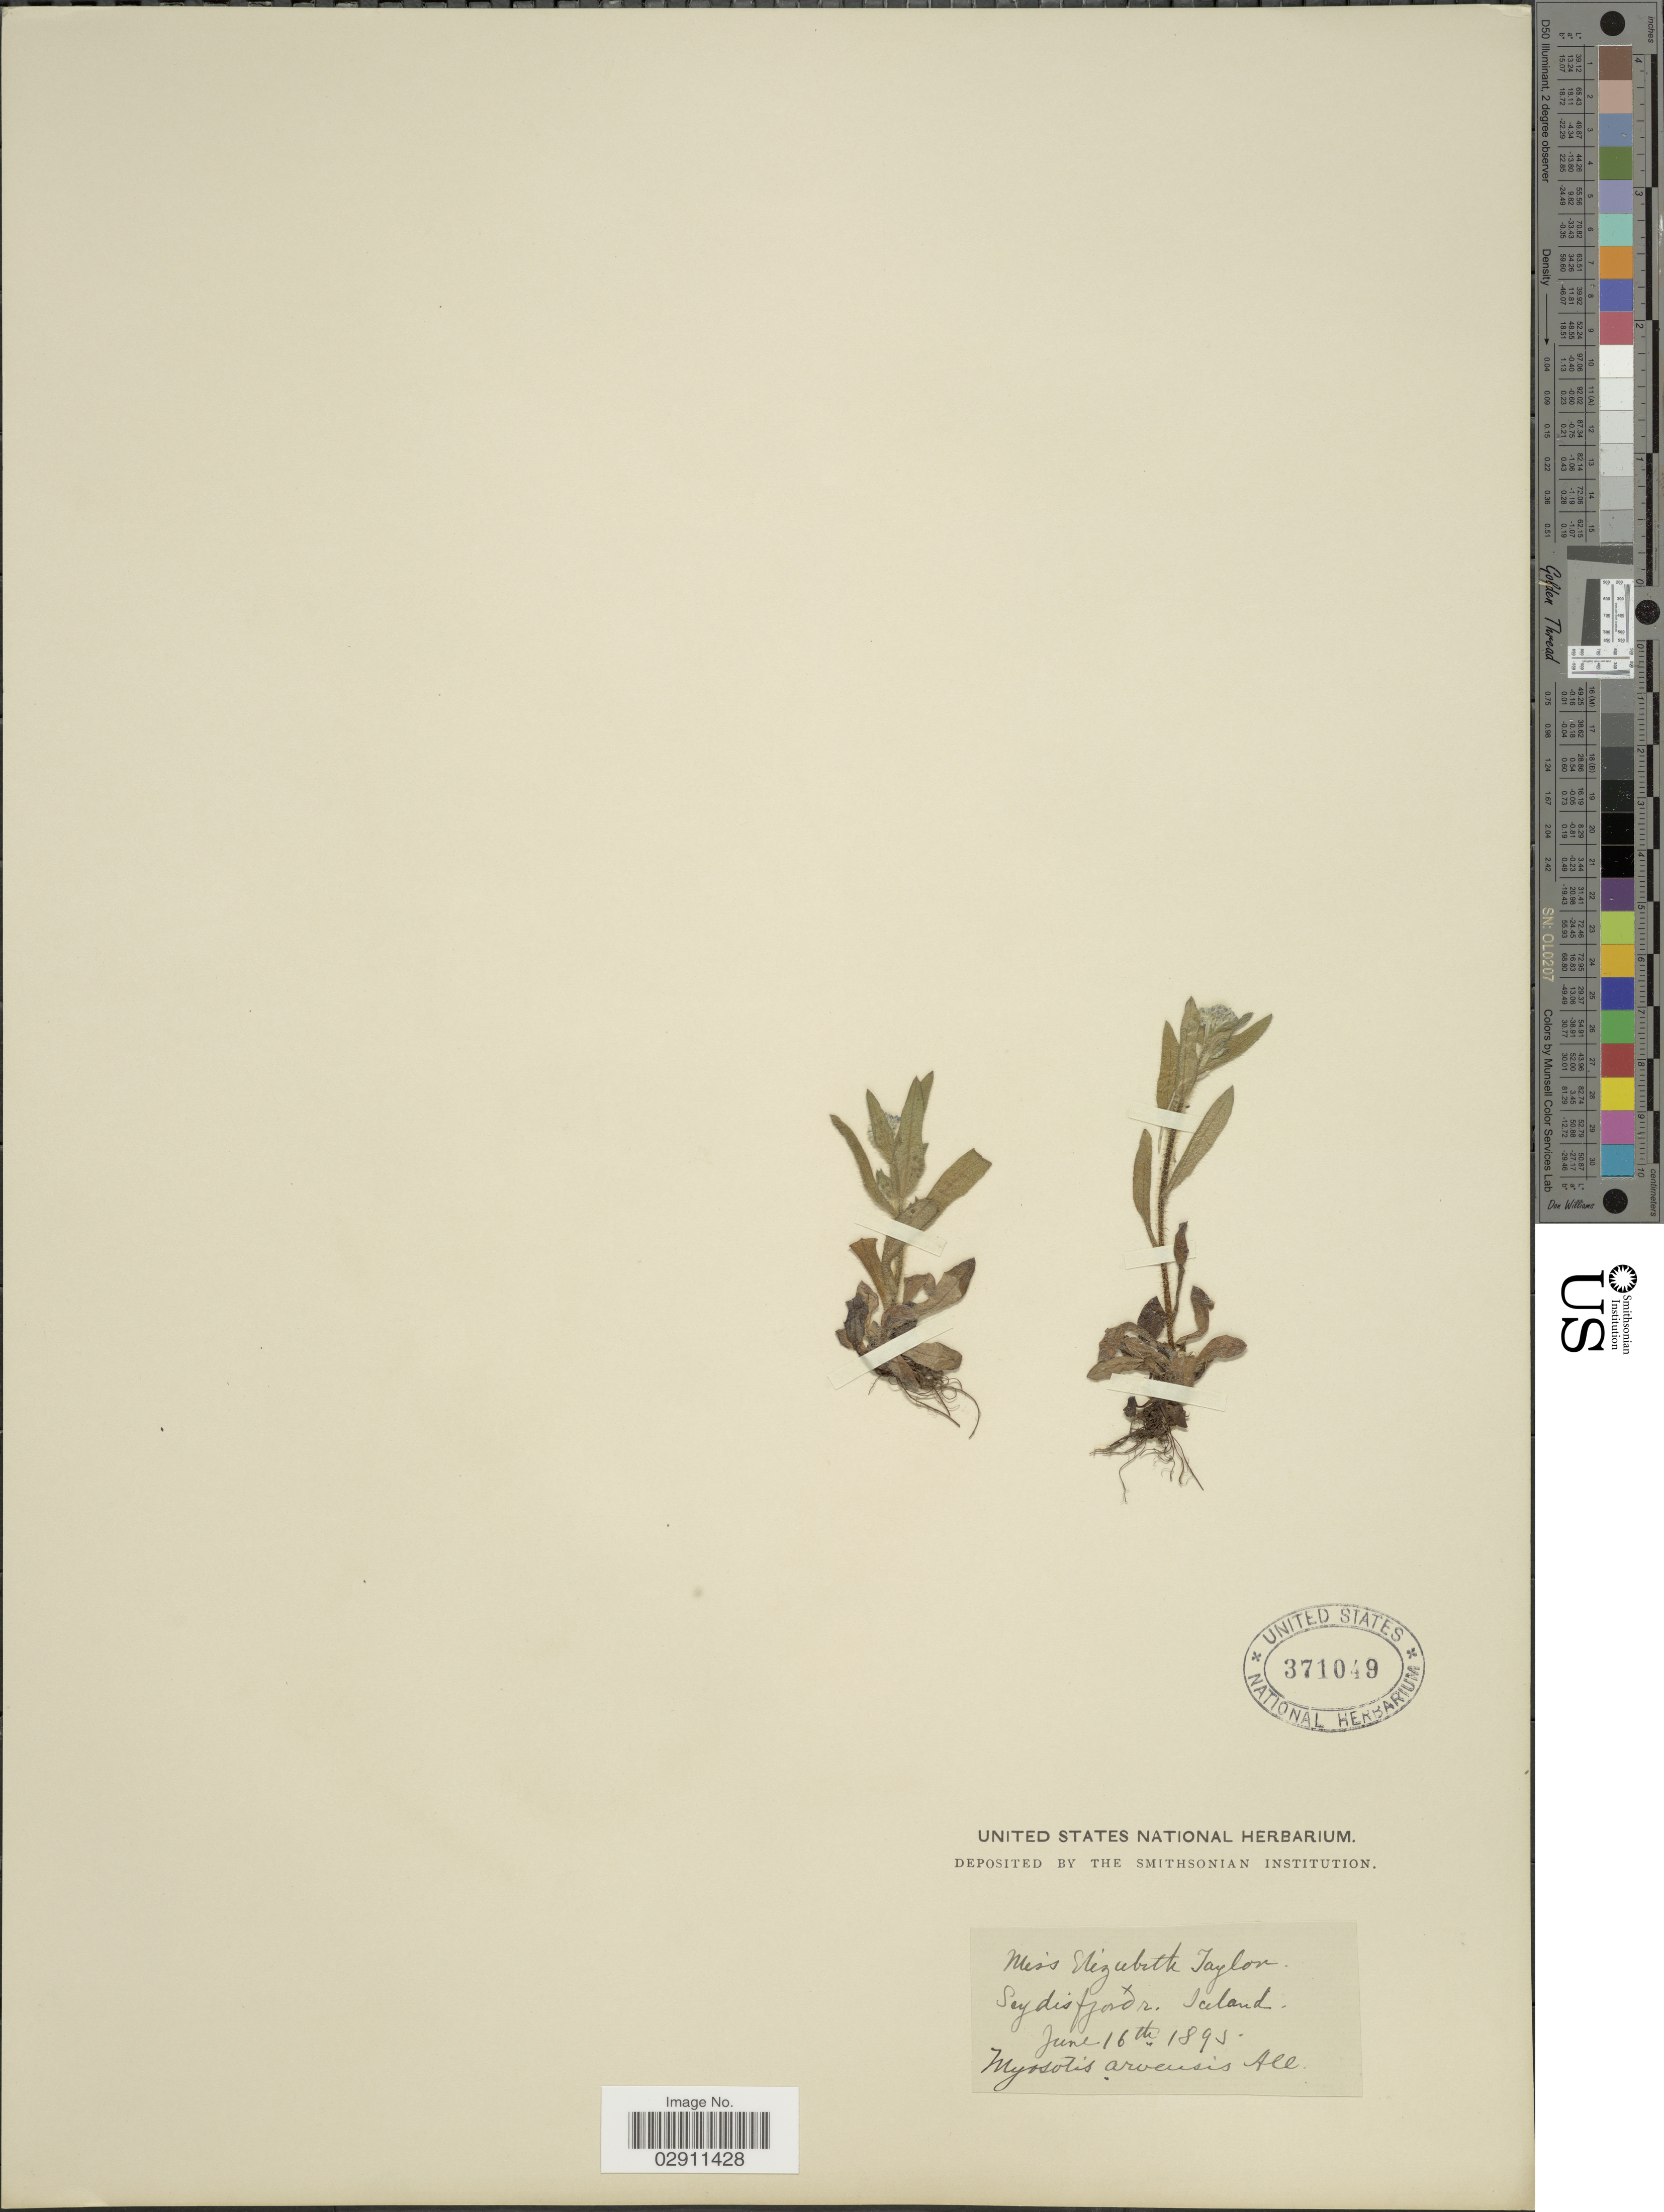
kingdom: Plantae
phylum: Tracheophyta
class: Magnoliopsida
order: Boraginales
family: Boraginaceae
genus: Myosotis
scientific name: Myosotis arvensis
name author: (L.) Hill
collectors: E. L. Taylor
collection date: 1895-06-16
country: Iceland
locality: Seydisfjordur.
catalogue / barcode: US 371049